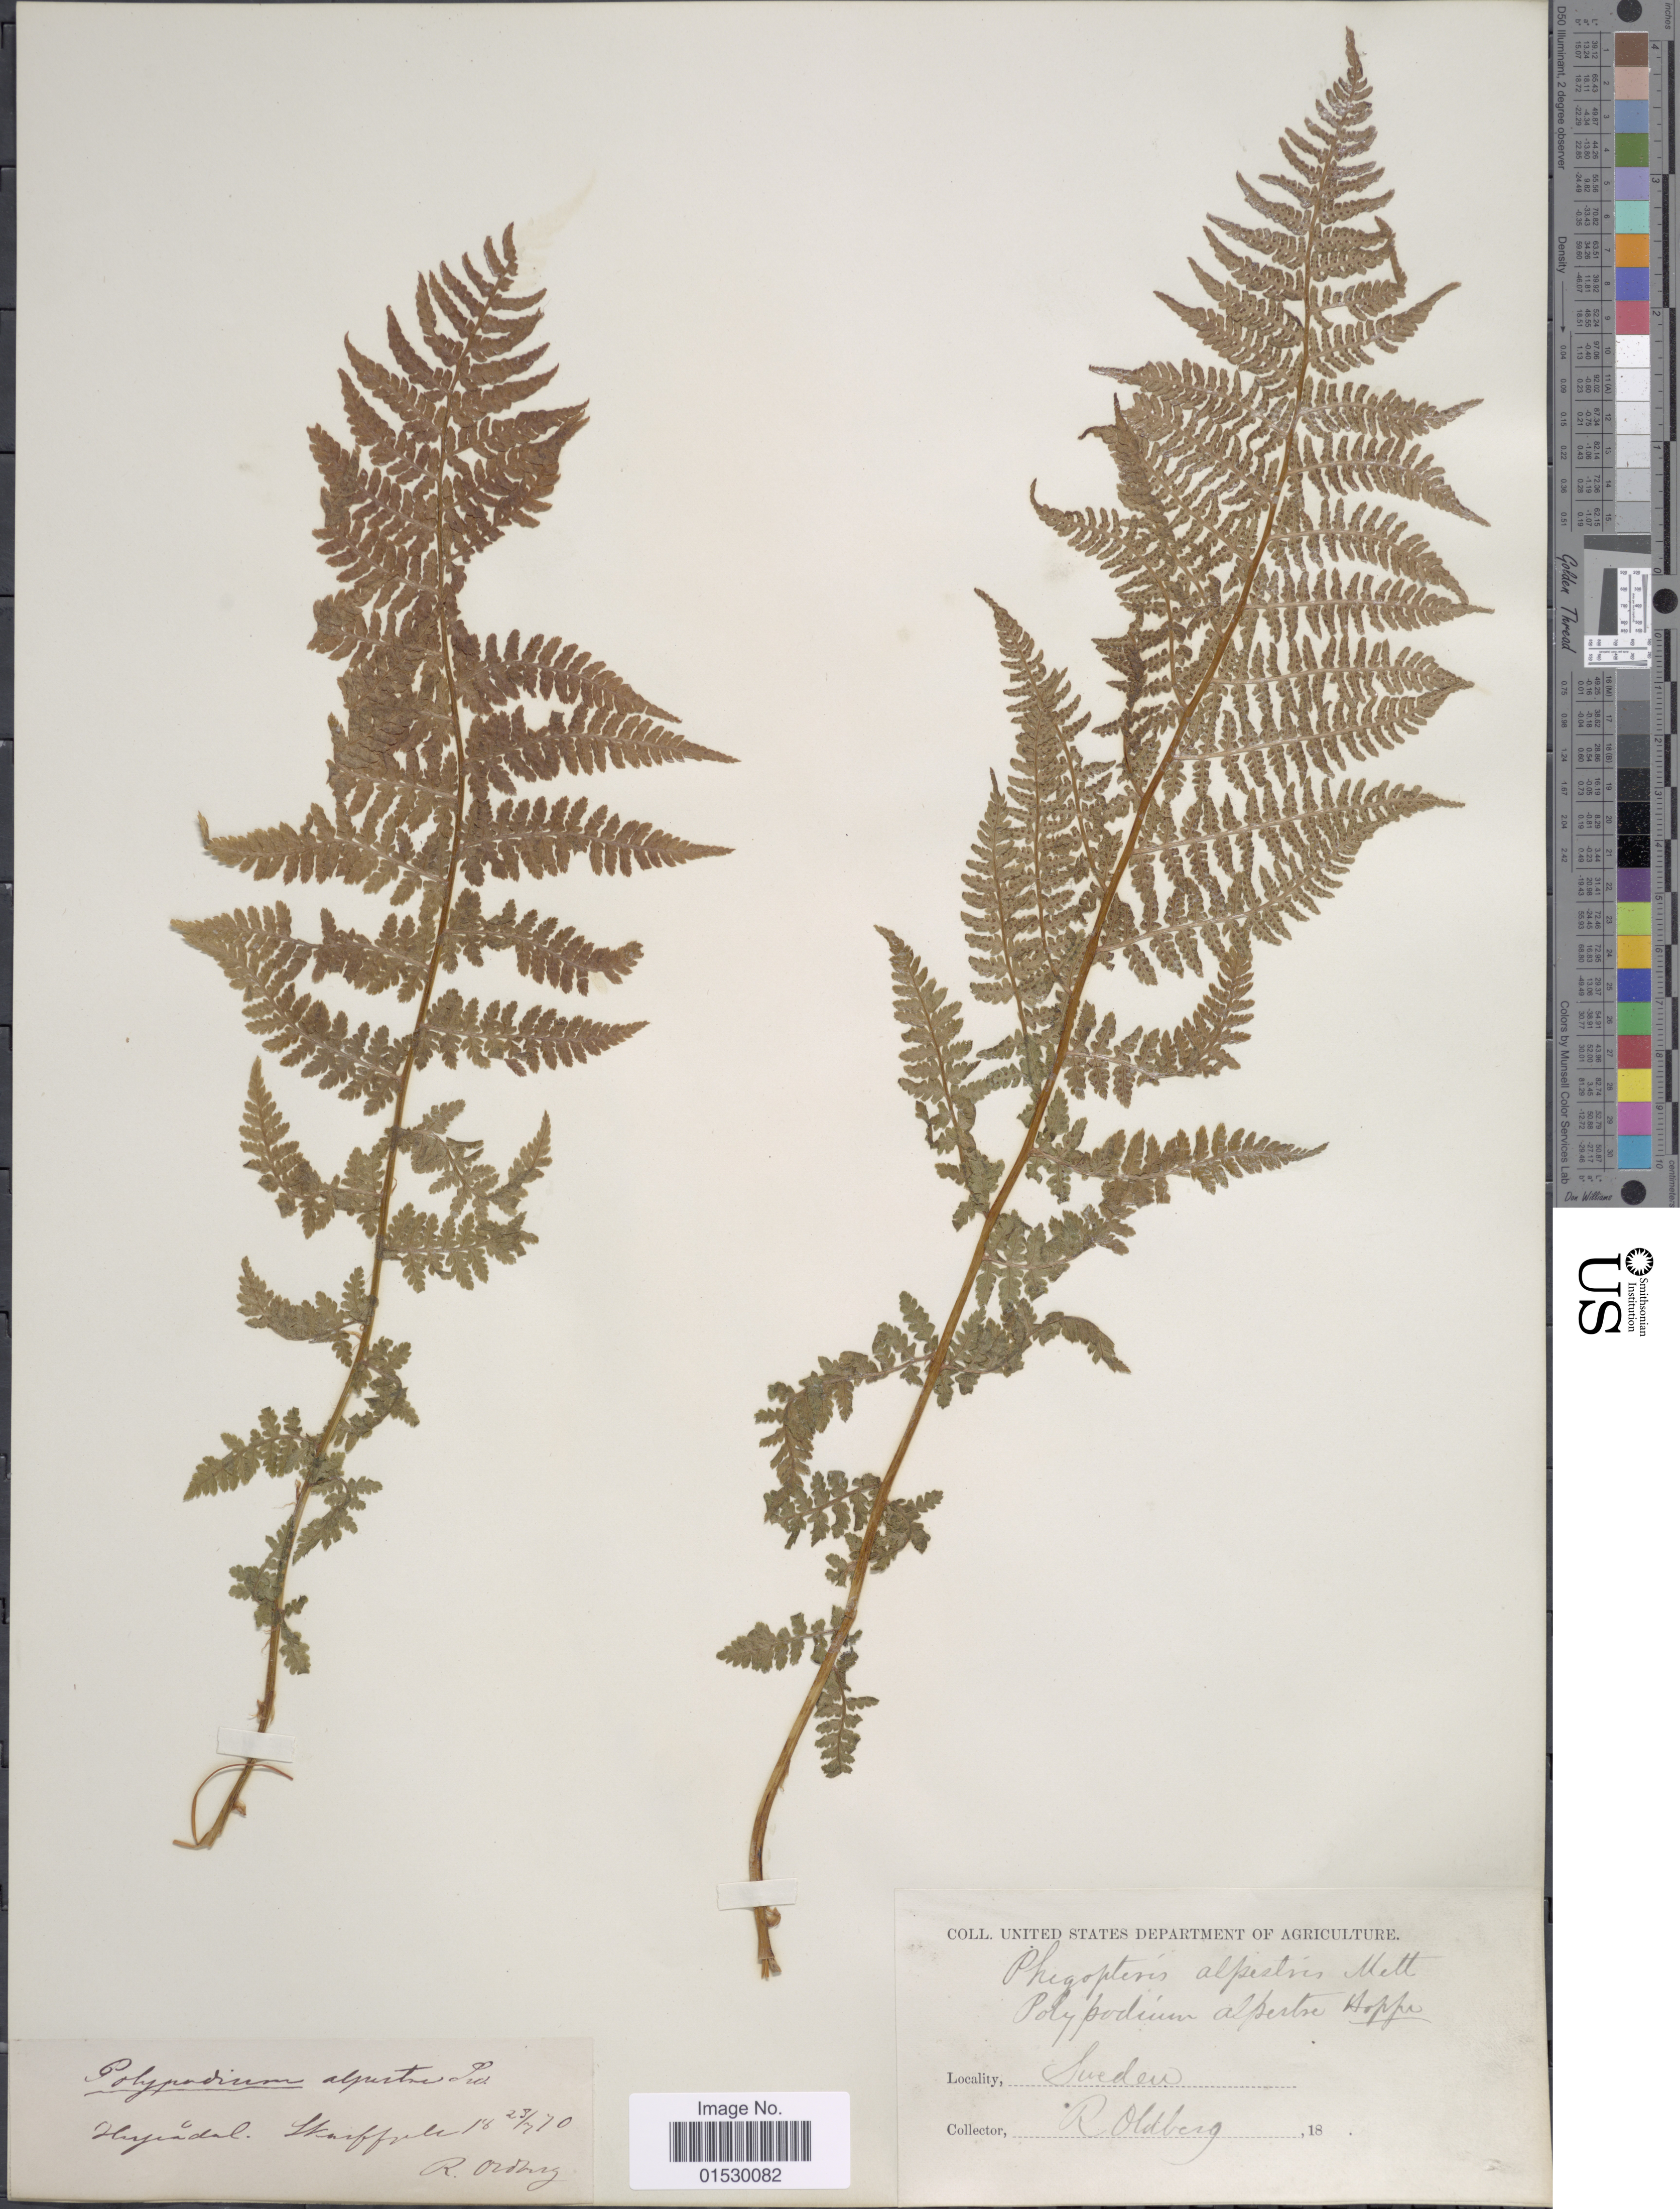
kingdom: Plantae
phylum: Tracheophyta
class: Polypodiopsida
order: Polypodiales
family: Athyriaceae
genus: Athyrium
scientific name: Athyrium alpestre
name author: (Hoppe) Rylands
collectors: R. Oldberg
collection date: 1870-07-23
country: Sweden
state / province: Jamtland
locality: Herjeadal. (Härjedalen). Skarffjell